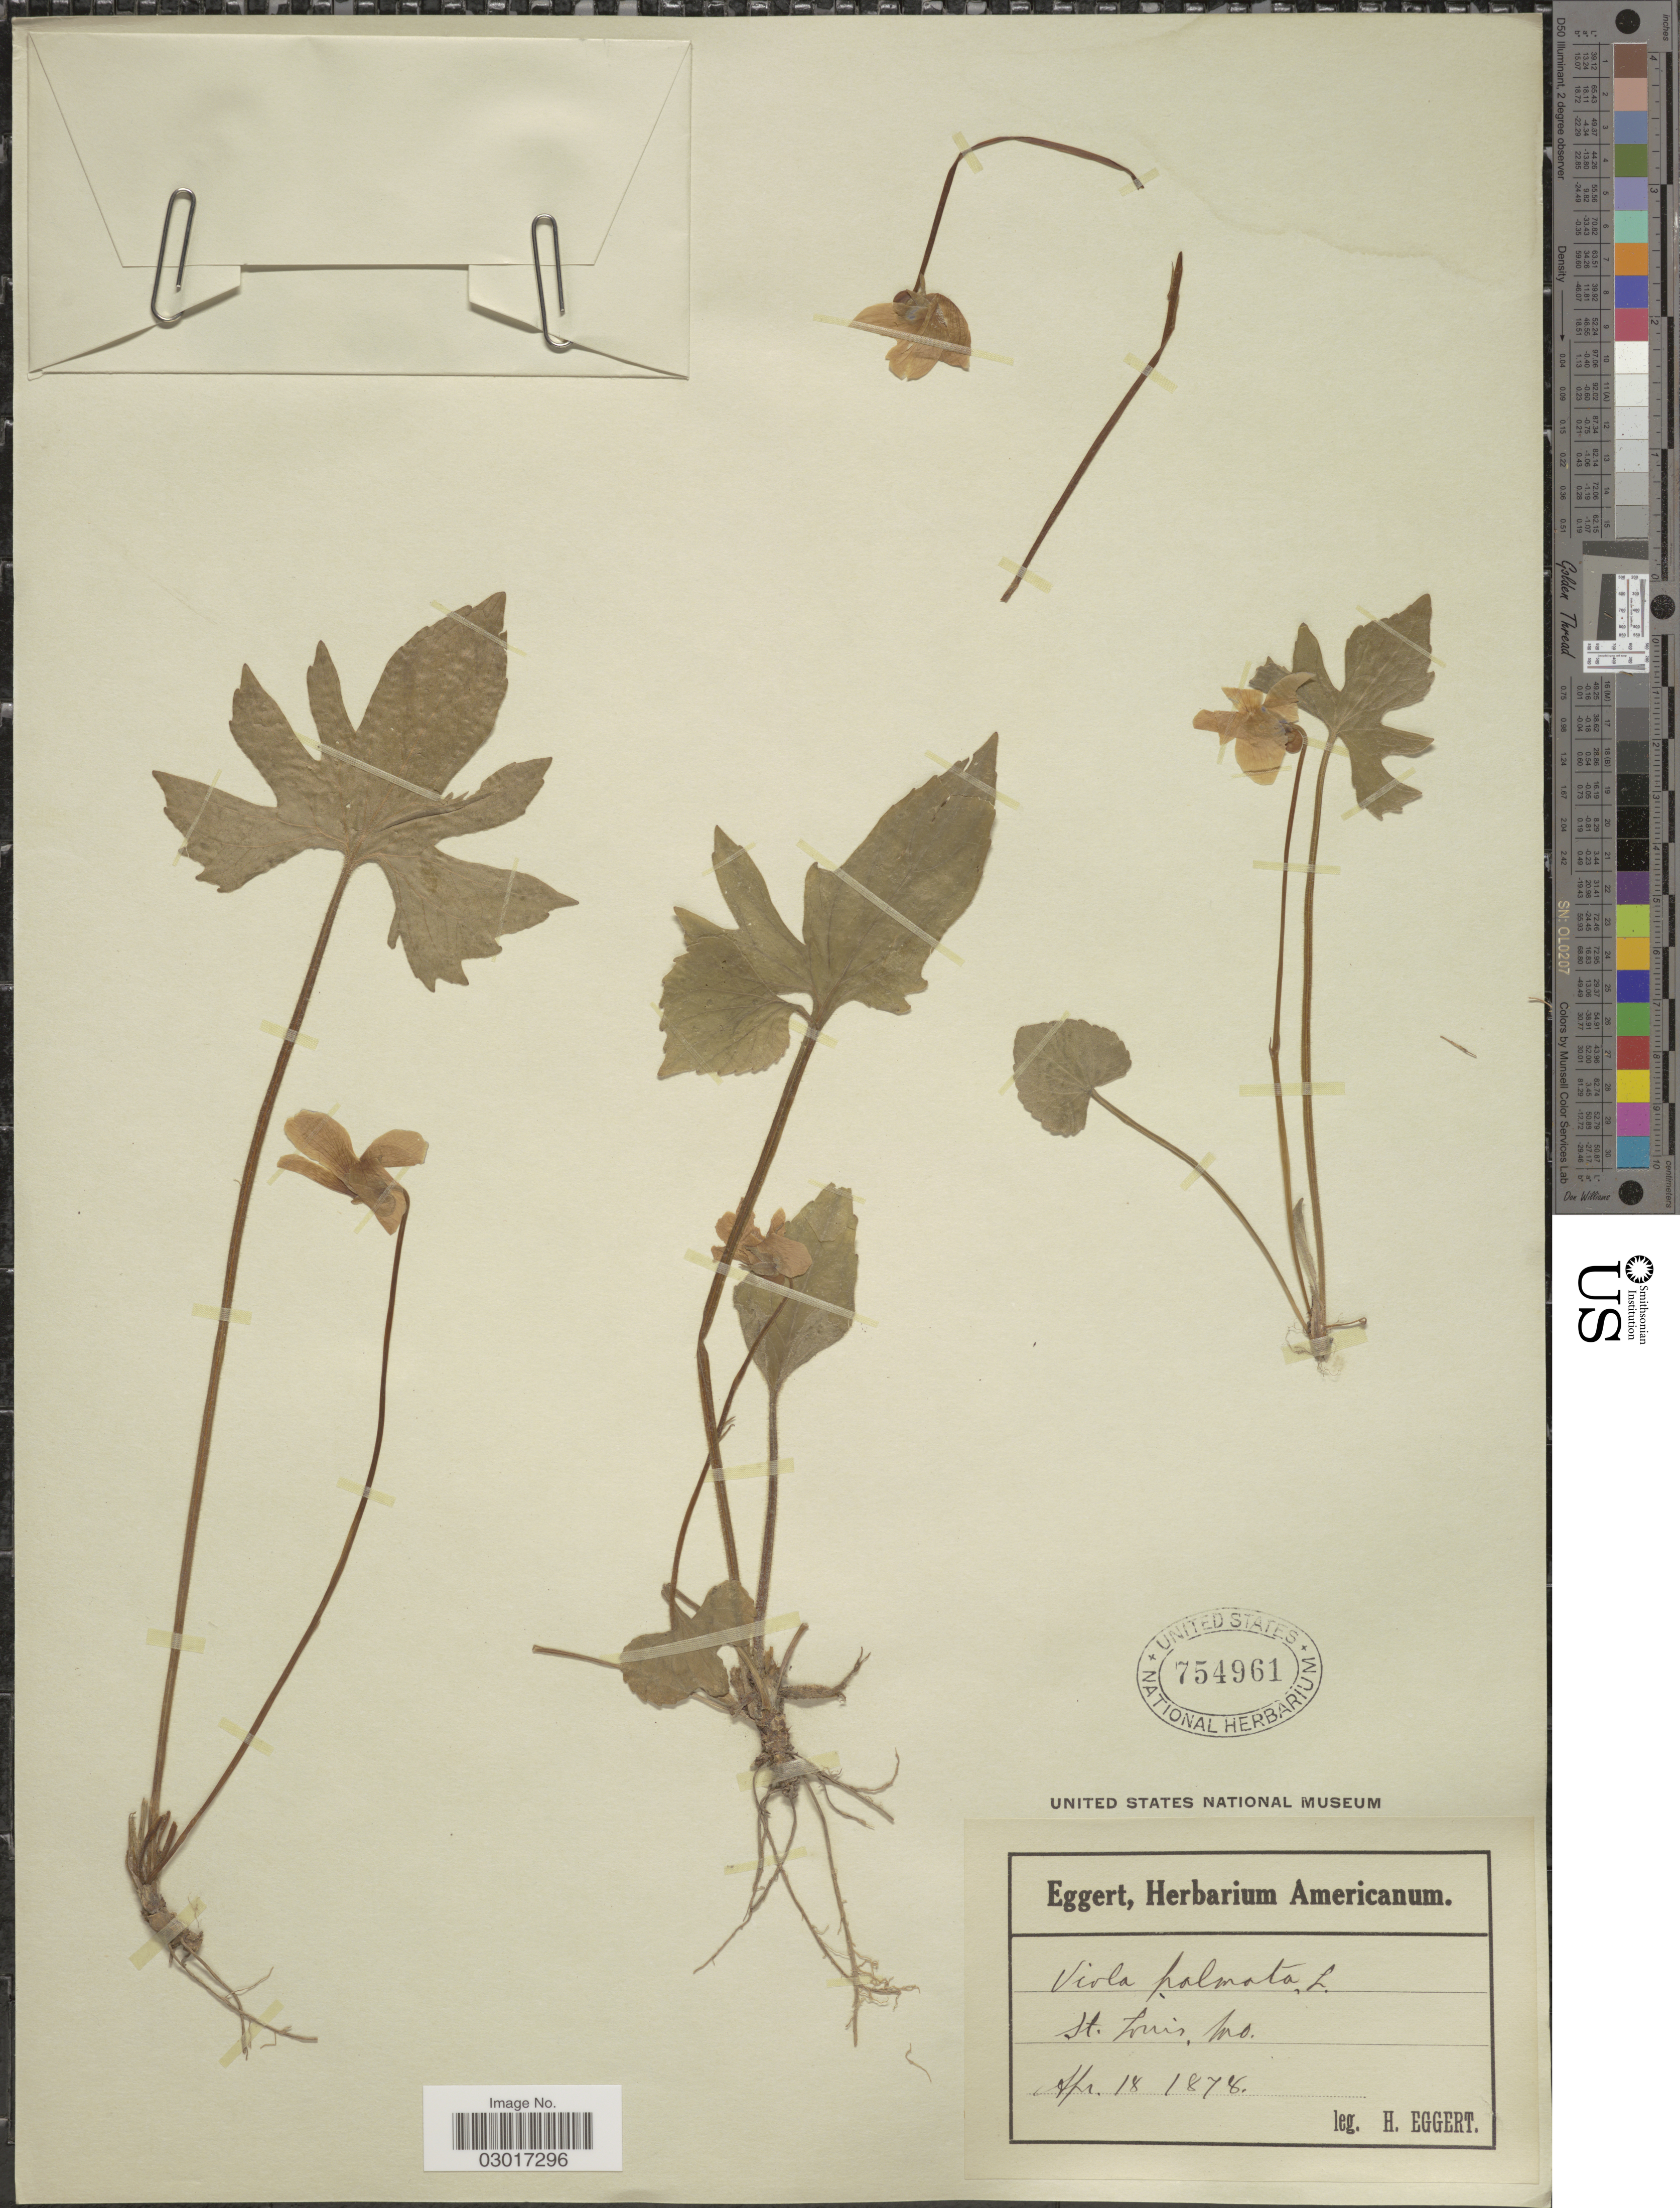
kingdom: Plantae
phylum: Tracheophyta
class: Magnoliopsida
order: Malpighiales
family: Violaceae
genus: Viola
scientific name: Viola triloba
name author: Schwein.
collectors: H. Eggert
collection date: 1878-04-18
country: United States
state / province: Missouri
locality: St. Louis.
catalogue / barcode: US 754961